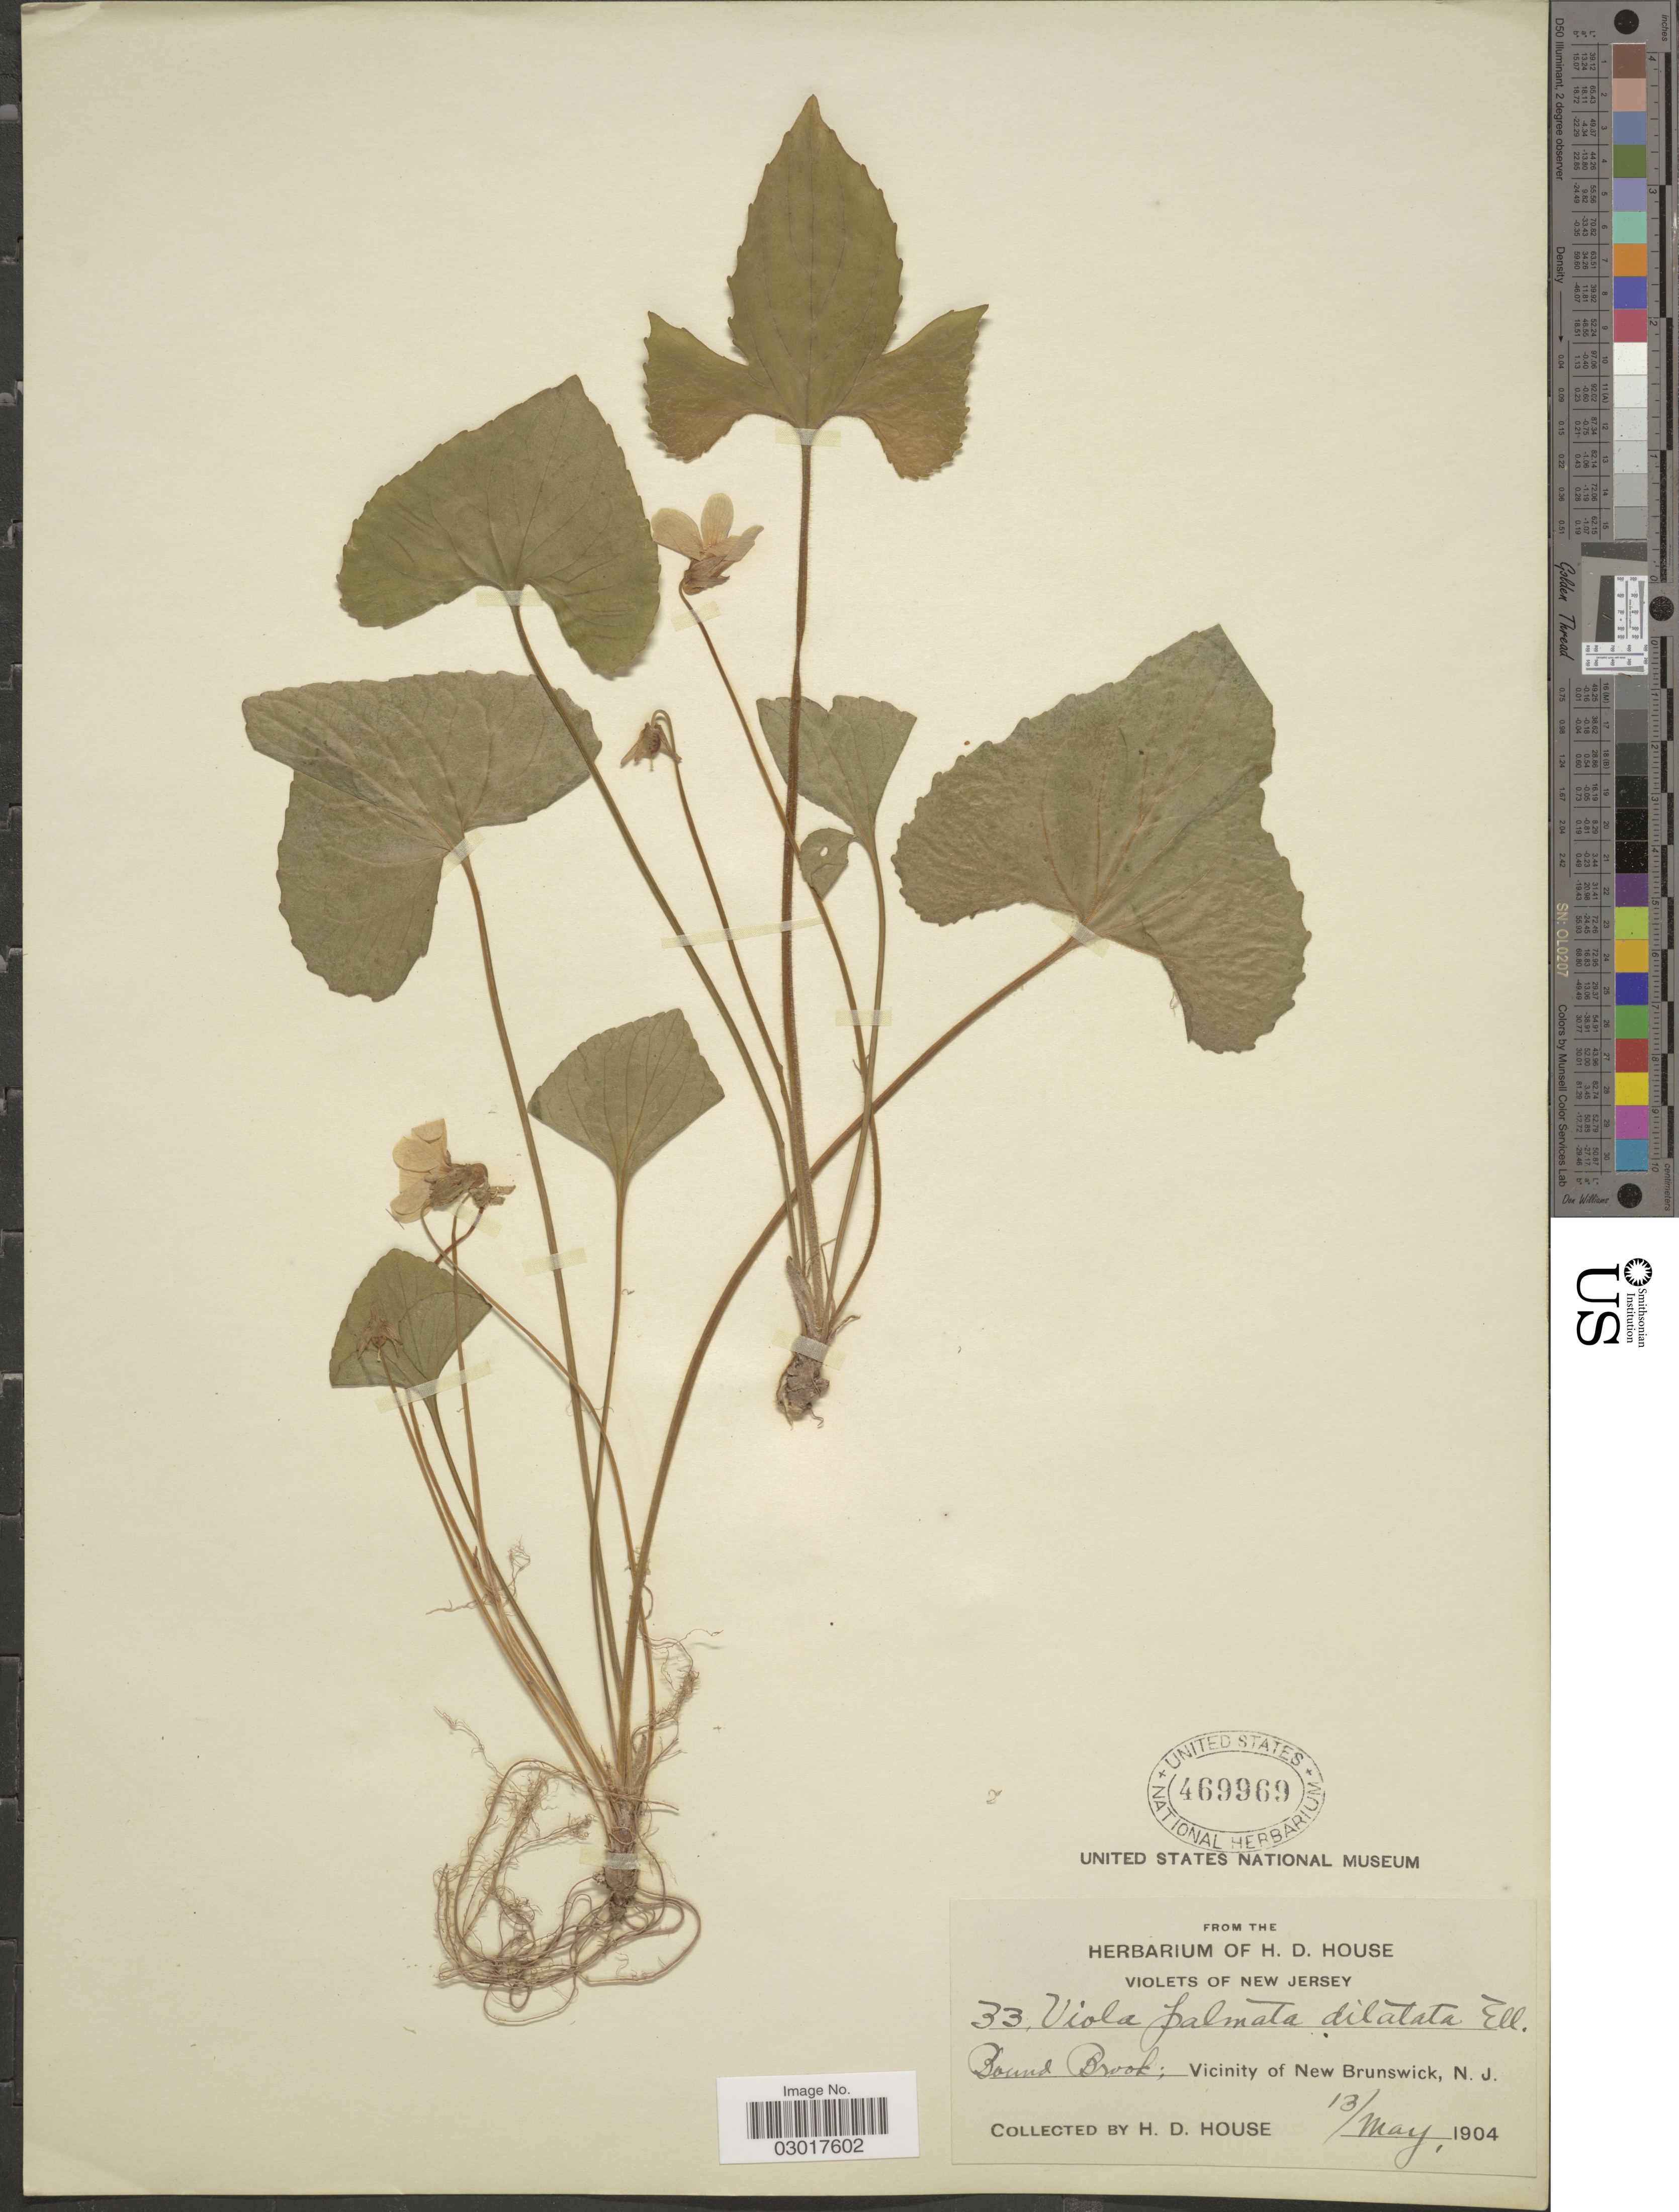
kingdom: Plantae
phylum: Tracheophyta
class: Magnoliopsida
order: Malpighiales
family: Violaceae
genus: Viola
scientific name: Viola triloba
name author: Schwein.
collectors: H. D. House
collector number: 33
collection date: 1904-05-13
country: United States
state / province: New Jersey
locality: Pound Brook; Vicinity of New Brunswick.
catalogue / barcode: US 469969